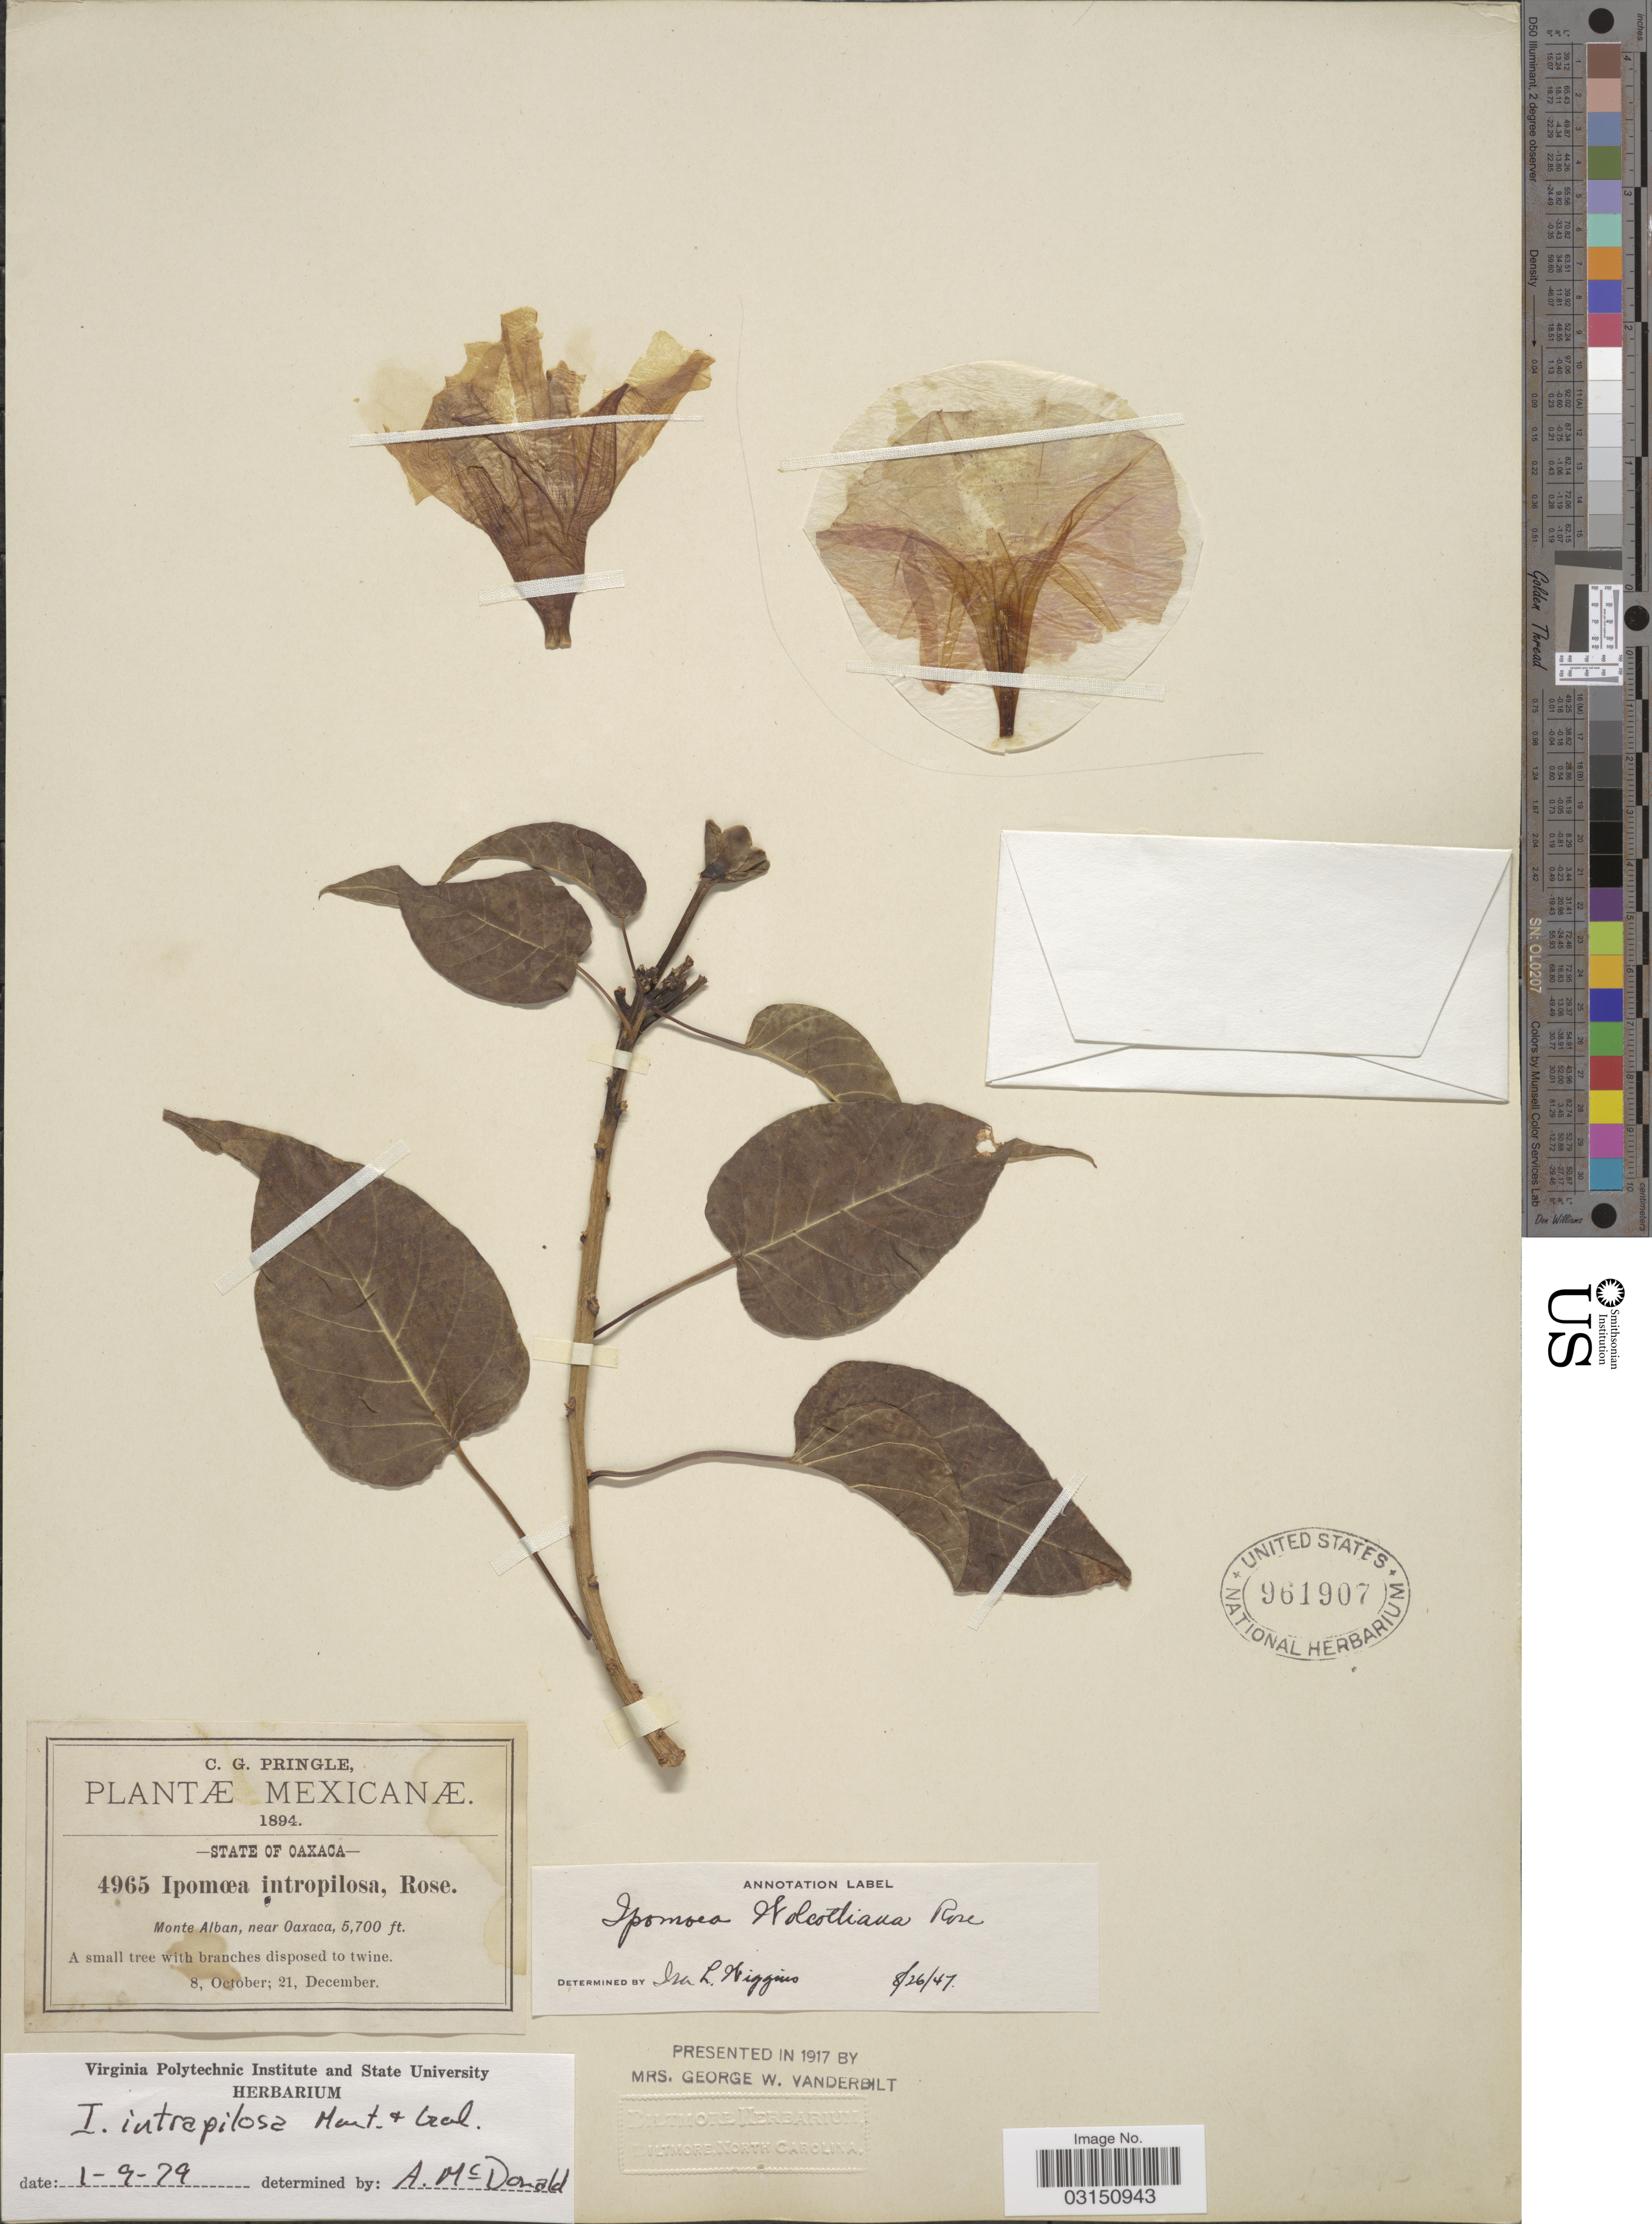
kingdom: Plantae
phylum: Tracheophyta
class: Magnoliopsida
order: Solanales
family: Convolvulaceae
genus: Ipomoea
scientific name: Ipomoea pauciflora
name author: M. Martens & Galeotti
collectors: C. G. Pringle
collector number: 4965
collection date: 1894-10-08/1894-12-21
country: Mexico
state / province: Oaxaca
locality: Monte Alban, near Oaxaca.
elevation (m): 1737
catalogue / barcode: US 961907